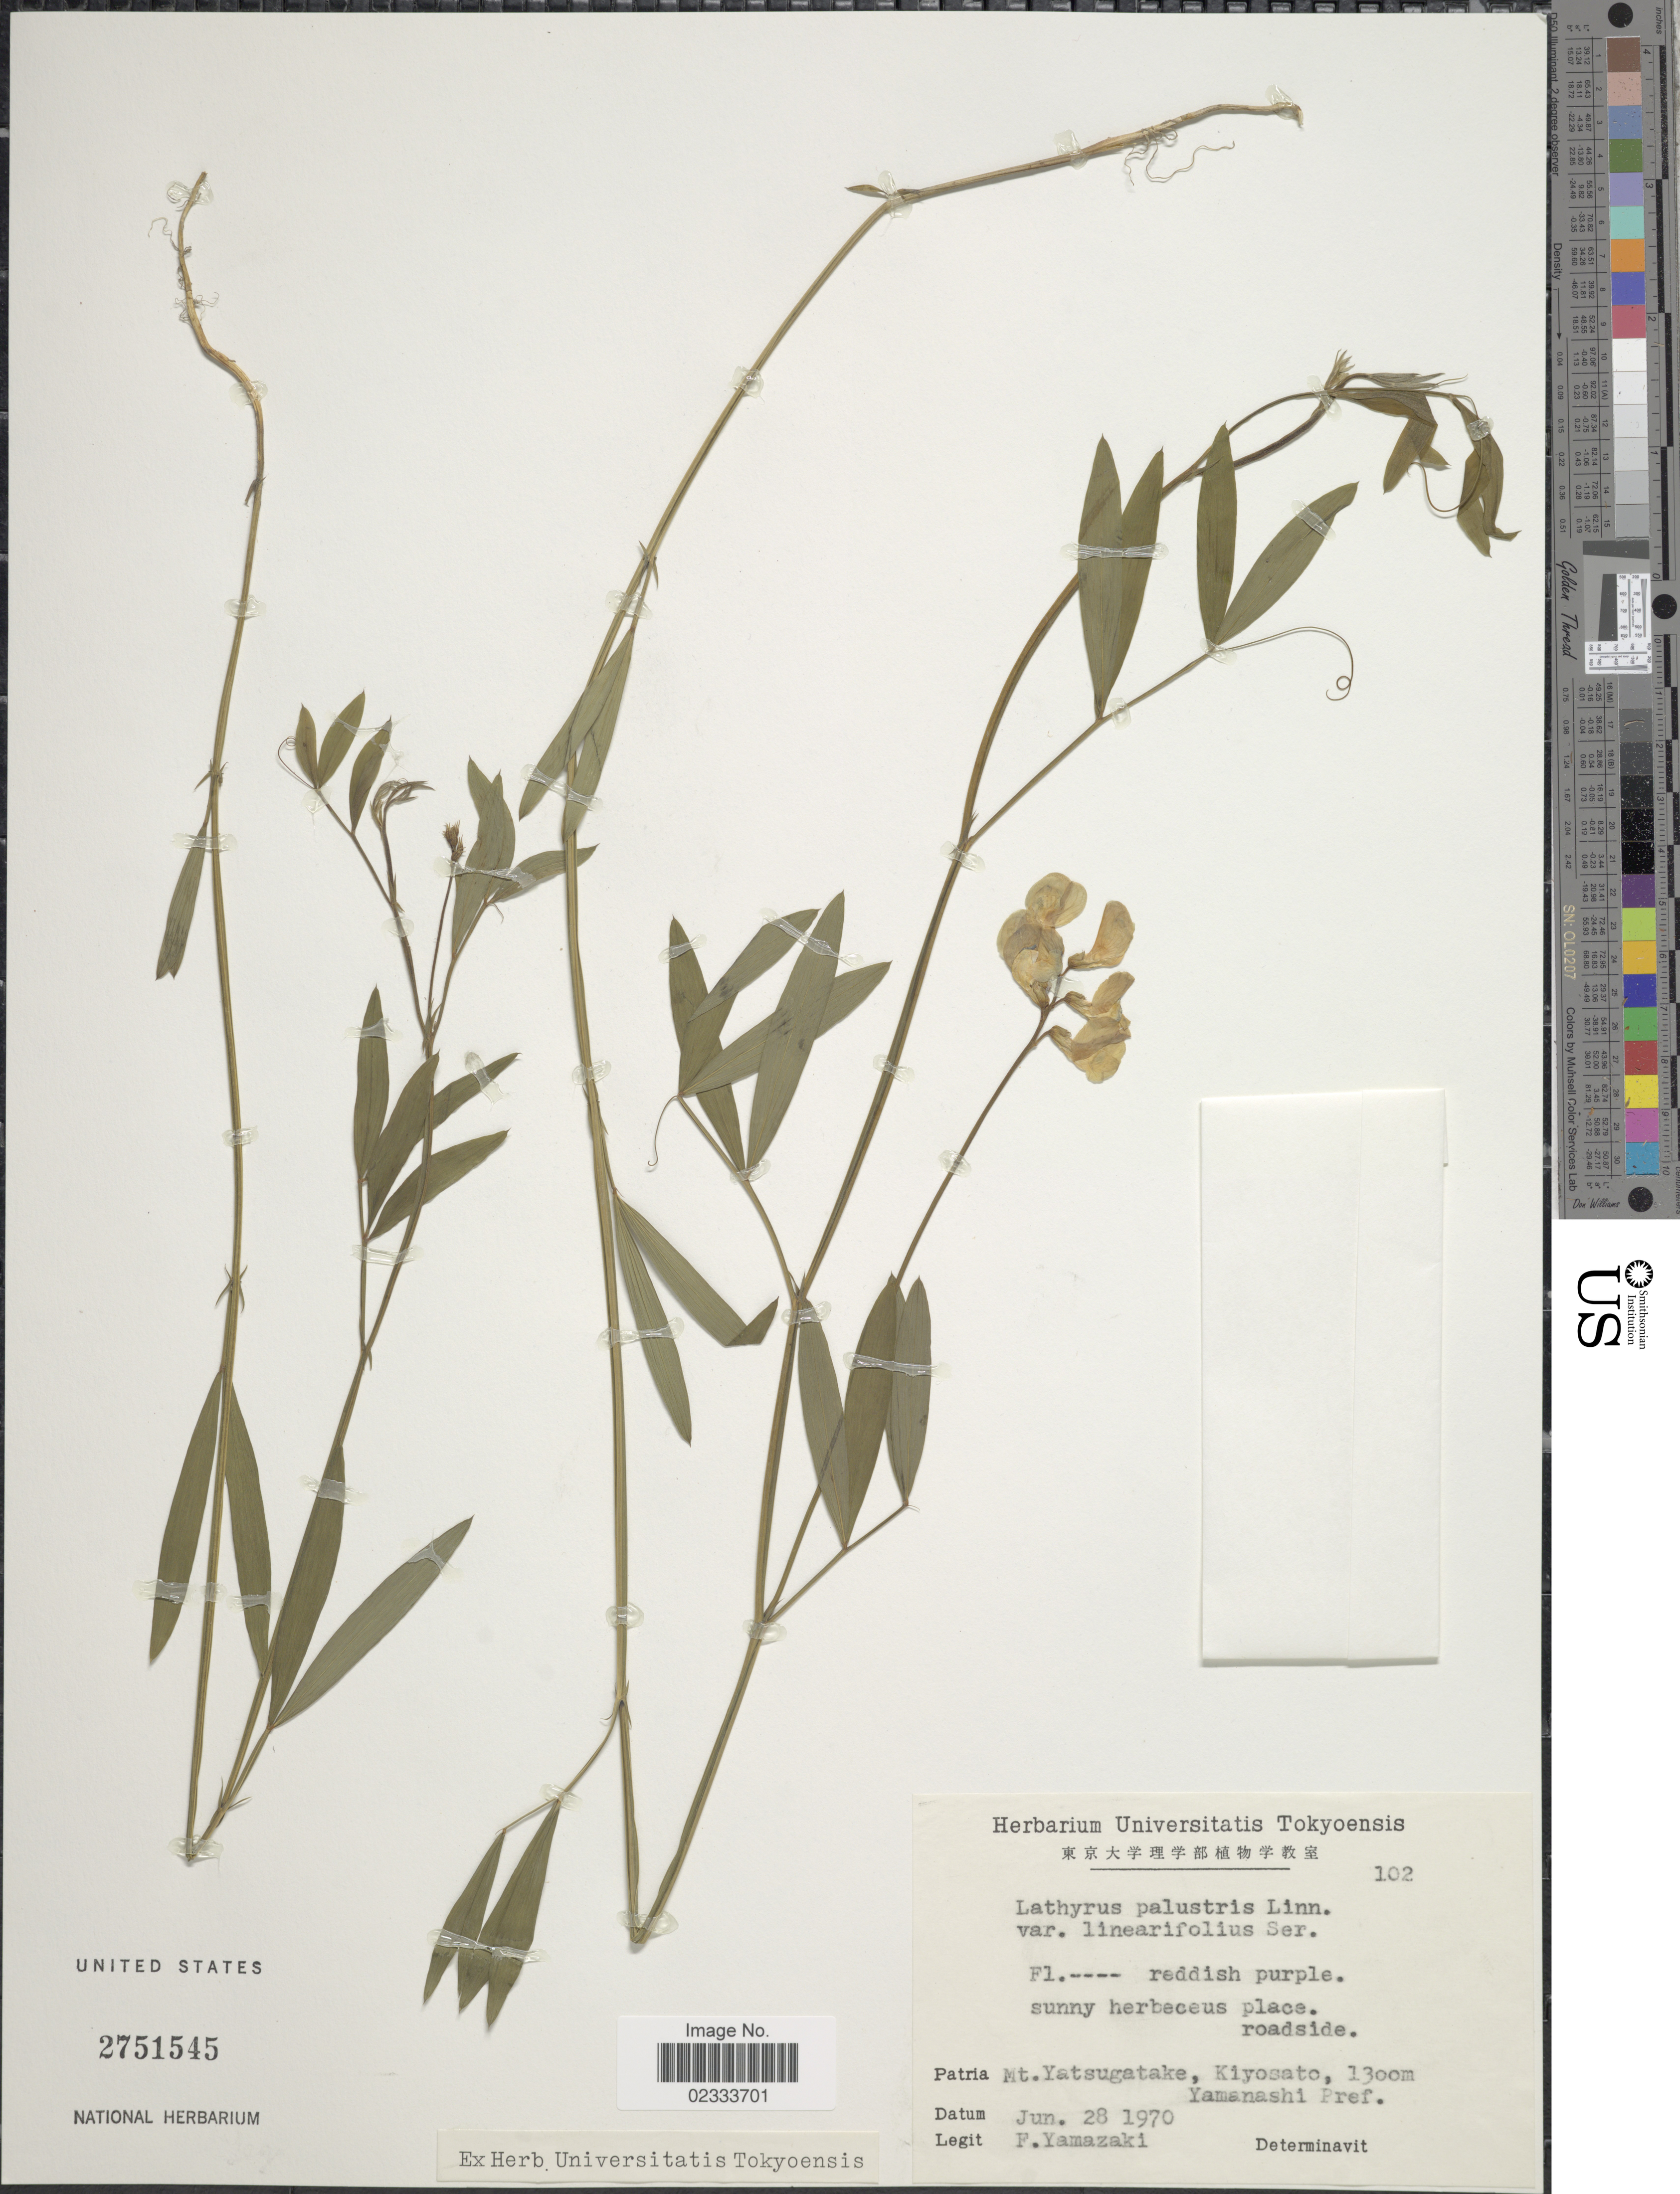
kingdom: Plantae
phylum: Tracheophyta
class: Magnoliopsida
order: Fabales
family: Fabaceae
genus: Lathyrus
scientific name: Lathyrus palustris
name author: L.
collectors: F. Yamazaki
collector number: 102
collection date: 1970-06-28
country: Japan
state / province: Yamanasi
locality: Mt. Yatsugatake, Kiyosato, Yamanashi Pref.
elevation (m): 1300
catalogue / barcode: US 2751545